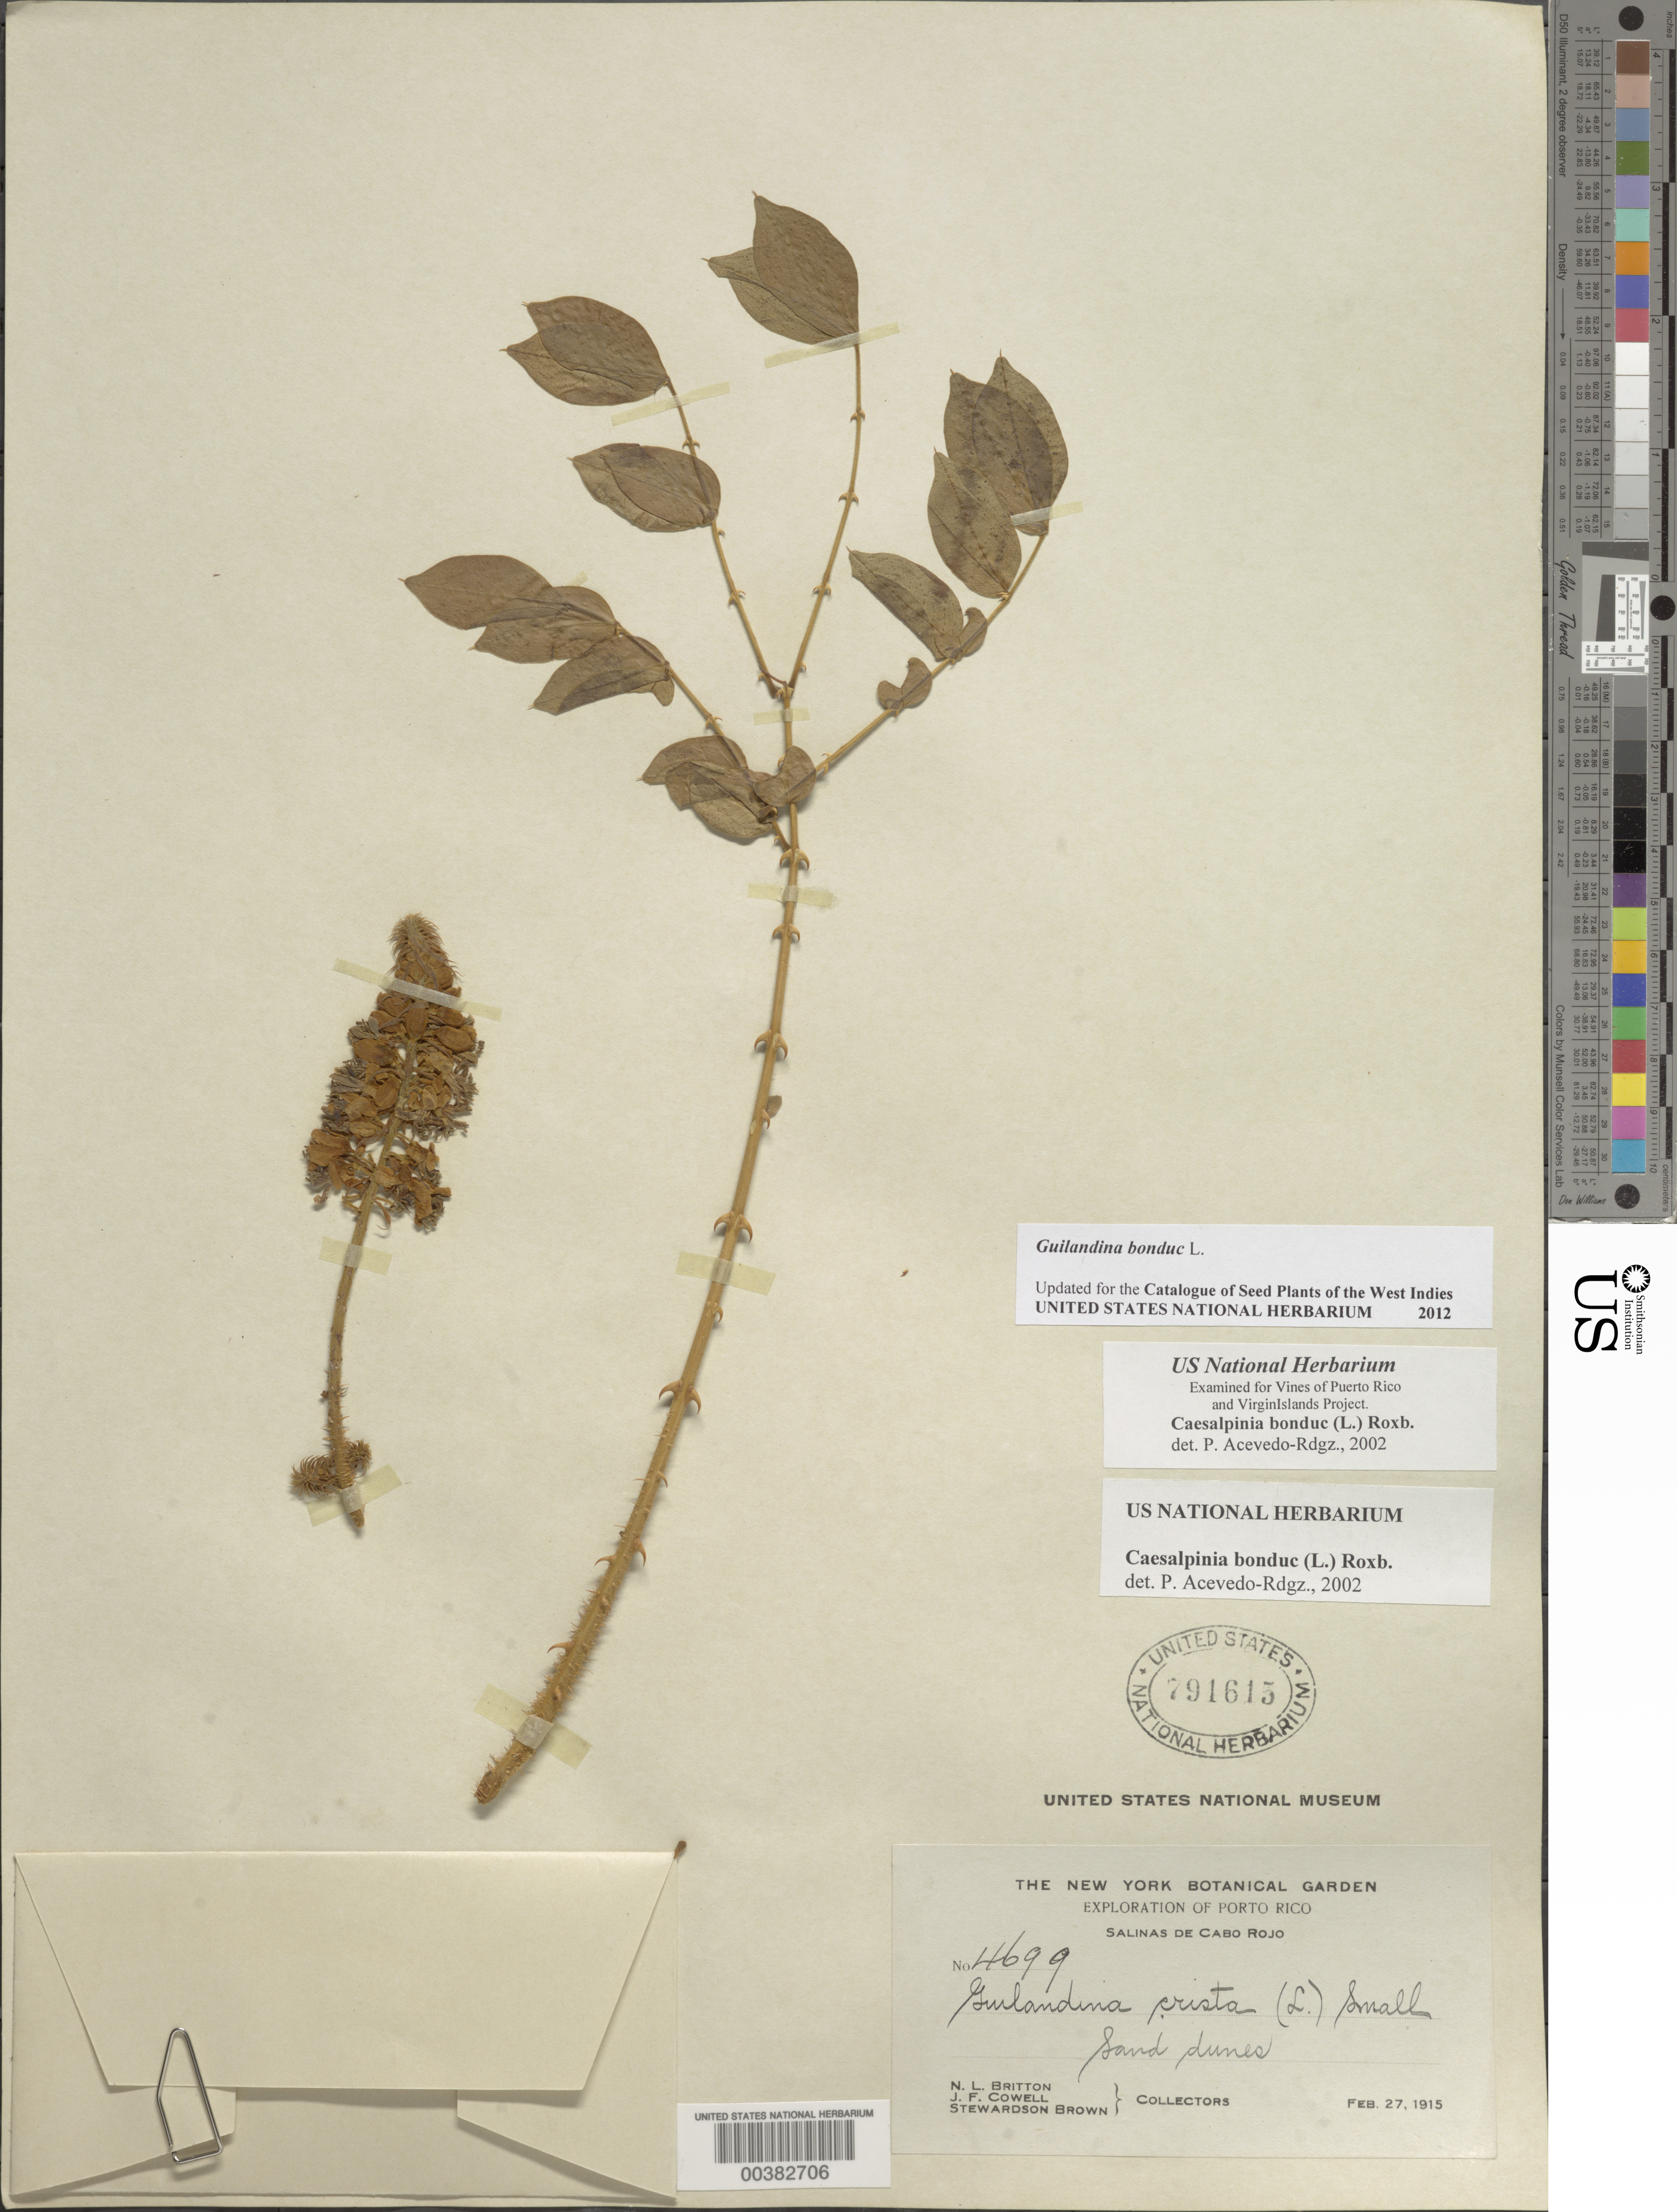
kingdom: Plantae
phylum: Tracheophyta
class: Magnoliopsida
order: Fabales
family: Fabaceae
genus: Guilandina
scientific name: Guilandina bonduc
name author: L.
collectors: N. Britton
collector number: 4699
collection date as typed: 27 Feb 1915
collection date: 1915-02-27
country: Puerto Rico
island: Greater Antilles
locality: Salinas de Cabo Rojo.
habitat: sand dunes.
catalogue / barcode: US 791615